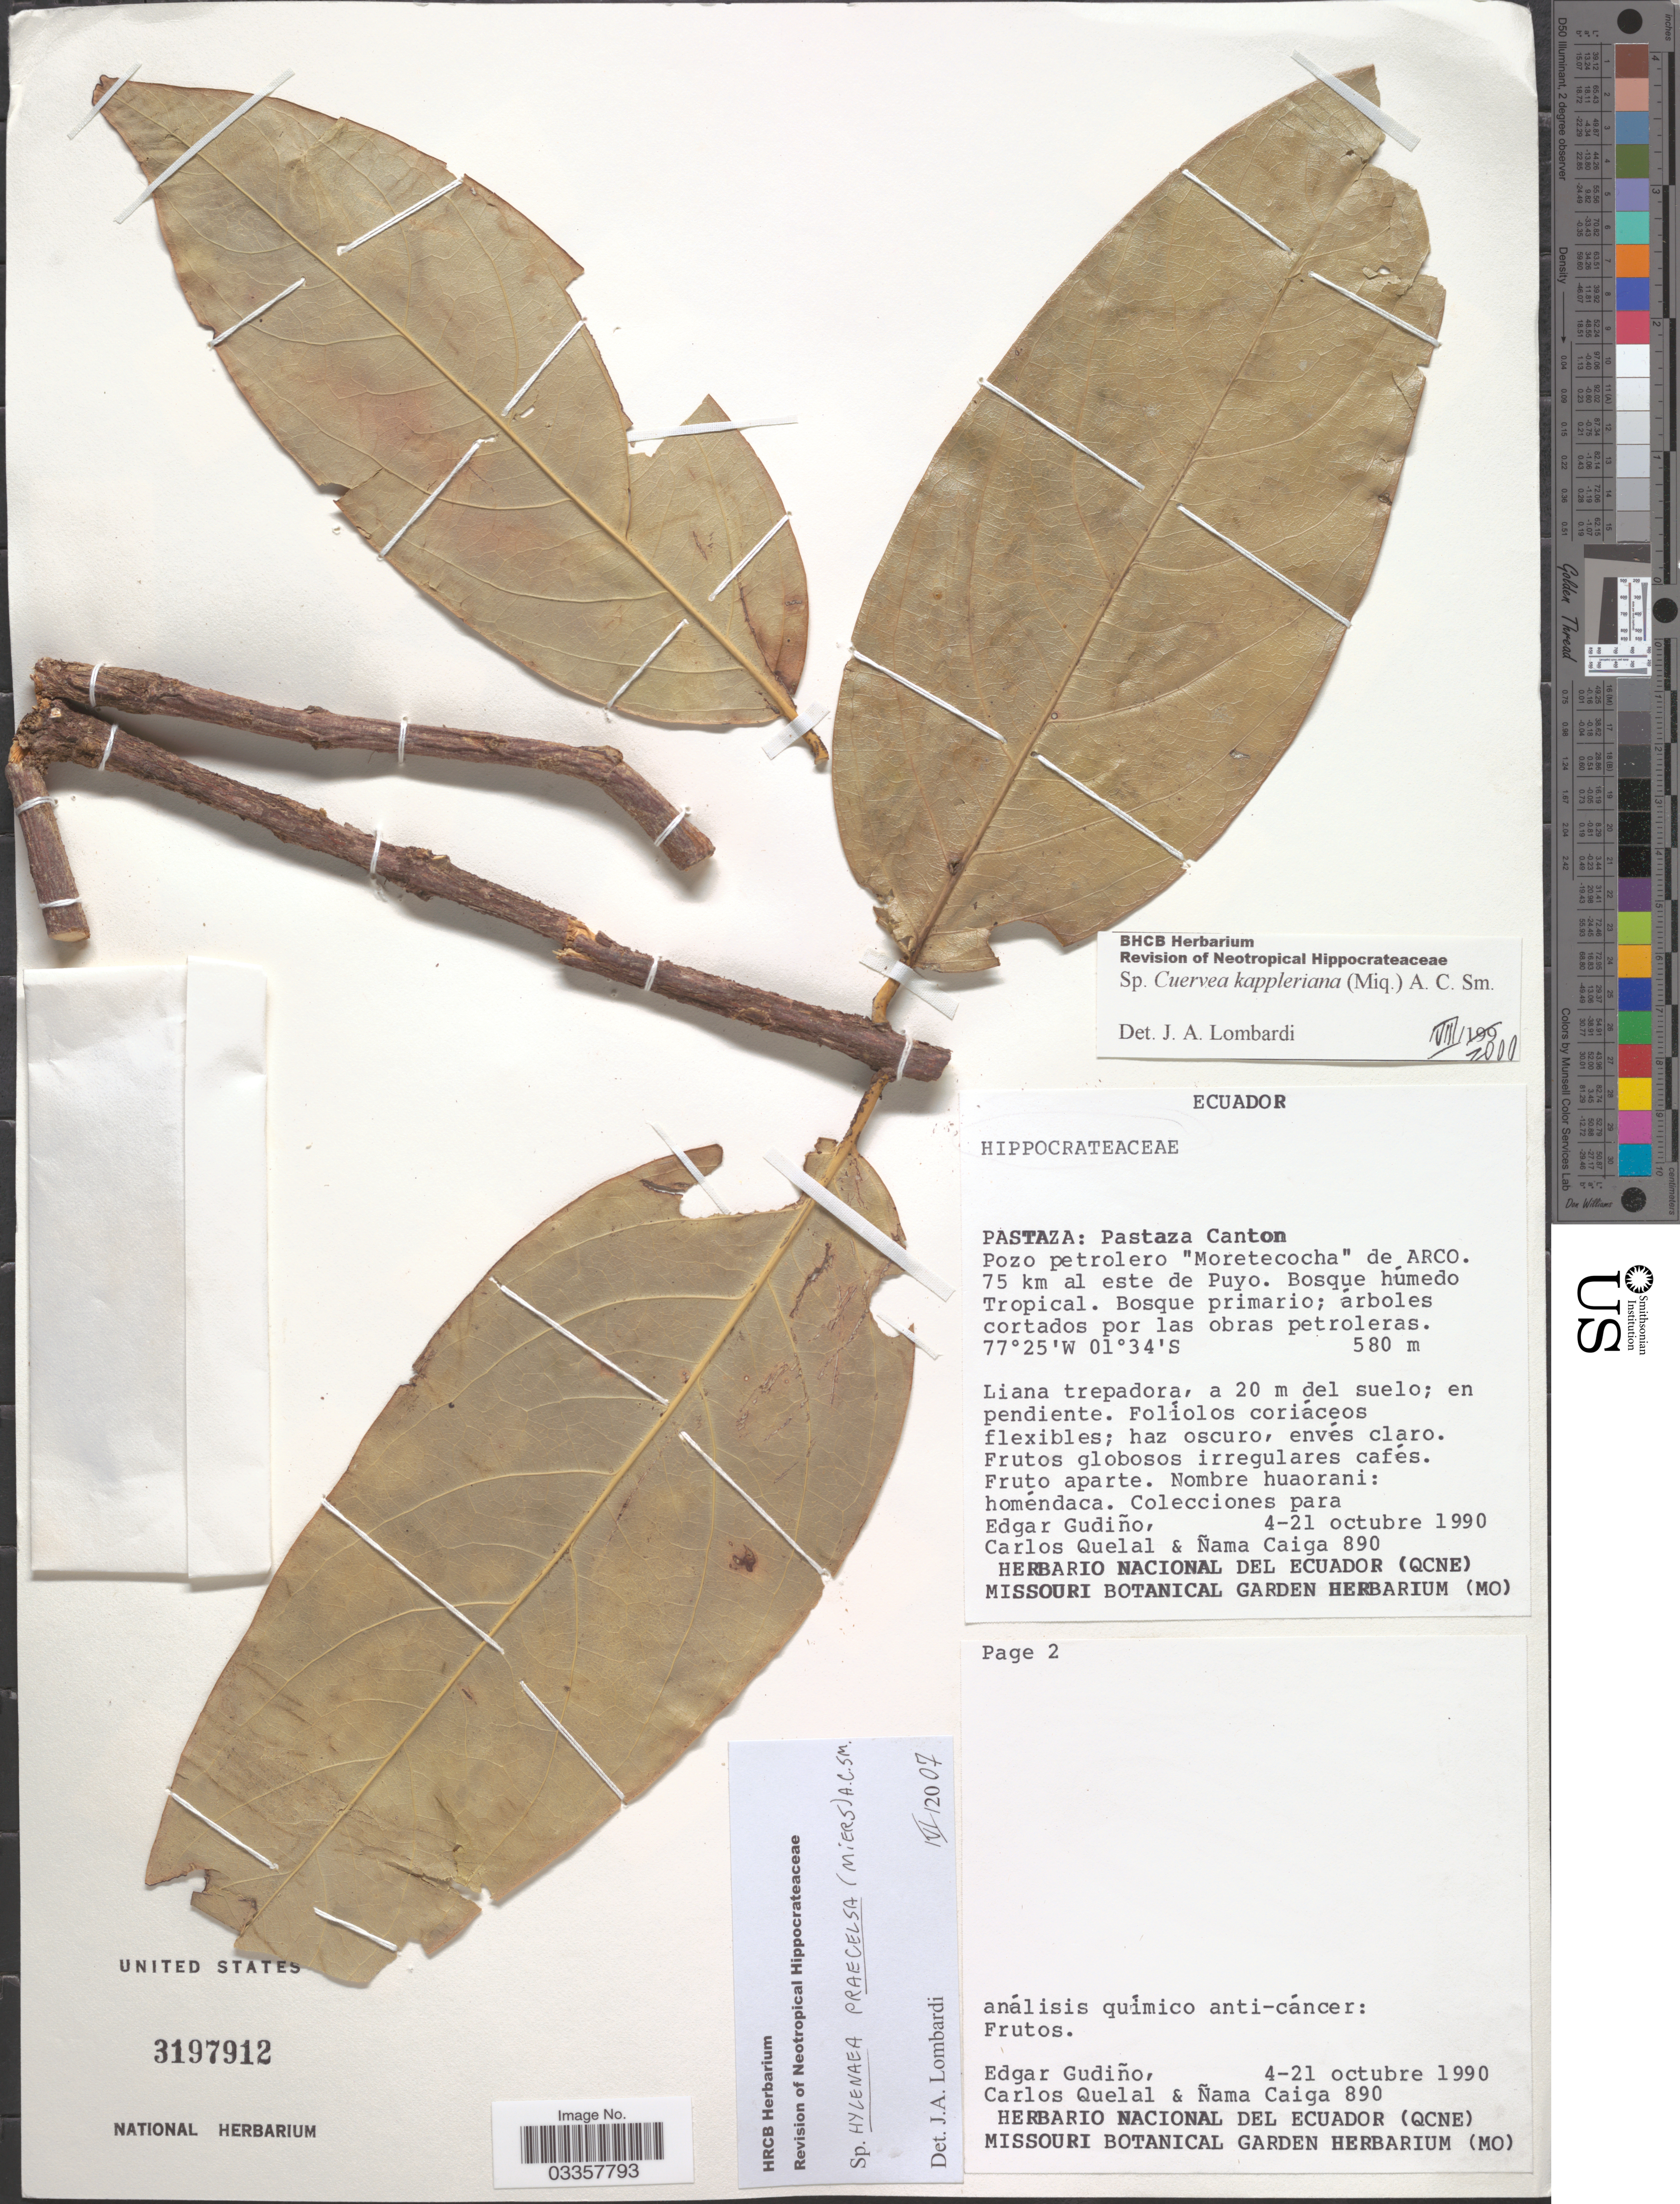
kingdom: Plantae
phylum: Tracheophyta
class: Magnoliopsida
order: Celastrales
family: Celastraceae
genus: Hylenaea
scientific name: Hylenaea praecelsa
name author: (Miers) A.C. Sm.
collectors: E. Gudiño, C. Quelal & Ñ. Caiga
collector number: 890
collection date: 1990-10-04/1990-10-21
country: Ecuador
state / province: Pastaza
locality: Pastaza: Pastaza Canton. Pozo petrolero "Moretecocha" de ARCO. 75 km al este de Puyo.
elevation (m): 580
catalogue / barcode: US 3197912